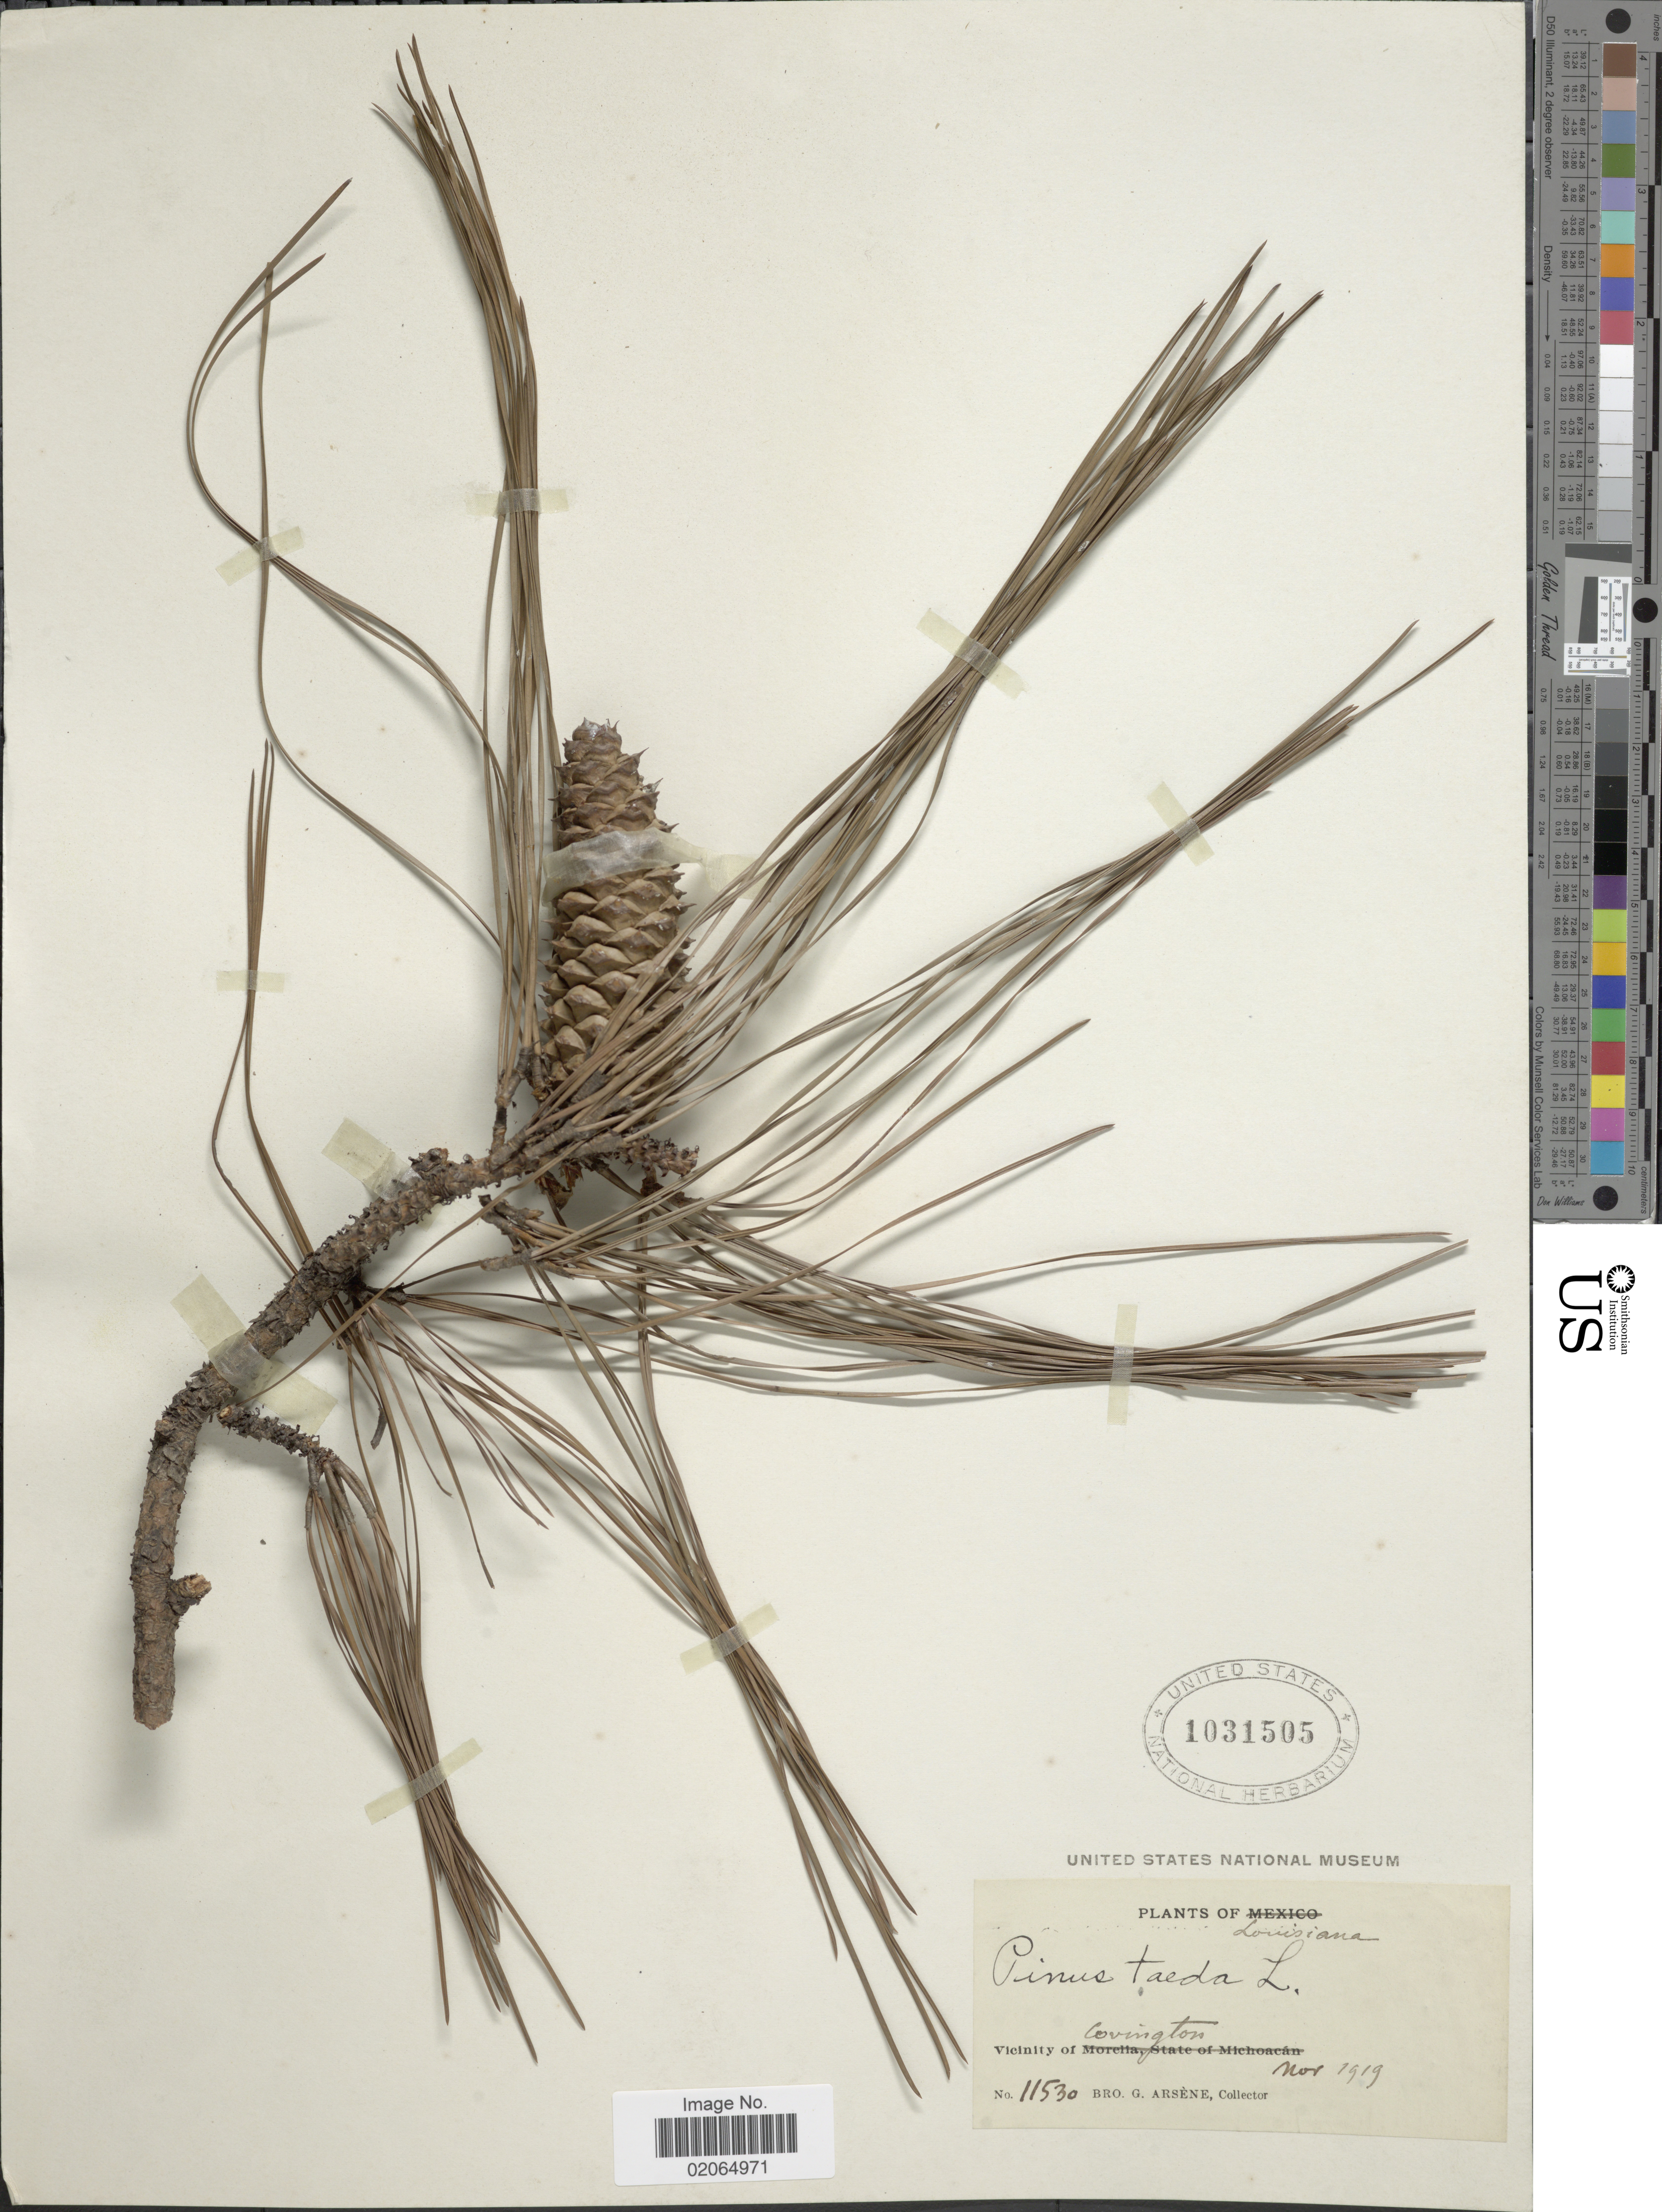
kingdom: Plantae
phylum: Tracheophyta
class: Pinopsida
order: Pinales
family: Pinaceae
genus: Pinus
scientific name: Pinus taeda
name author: L.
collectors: Bro. G. Arsène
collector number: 11530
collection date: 1919-11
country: United States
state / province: Louisiana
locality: Vicinity of Covington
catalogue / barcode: US 1031505